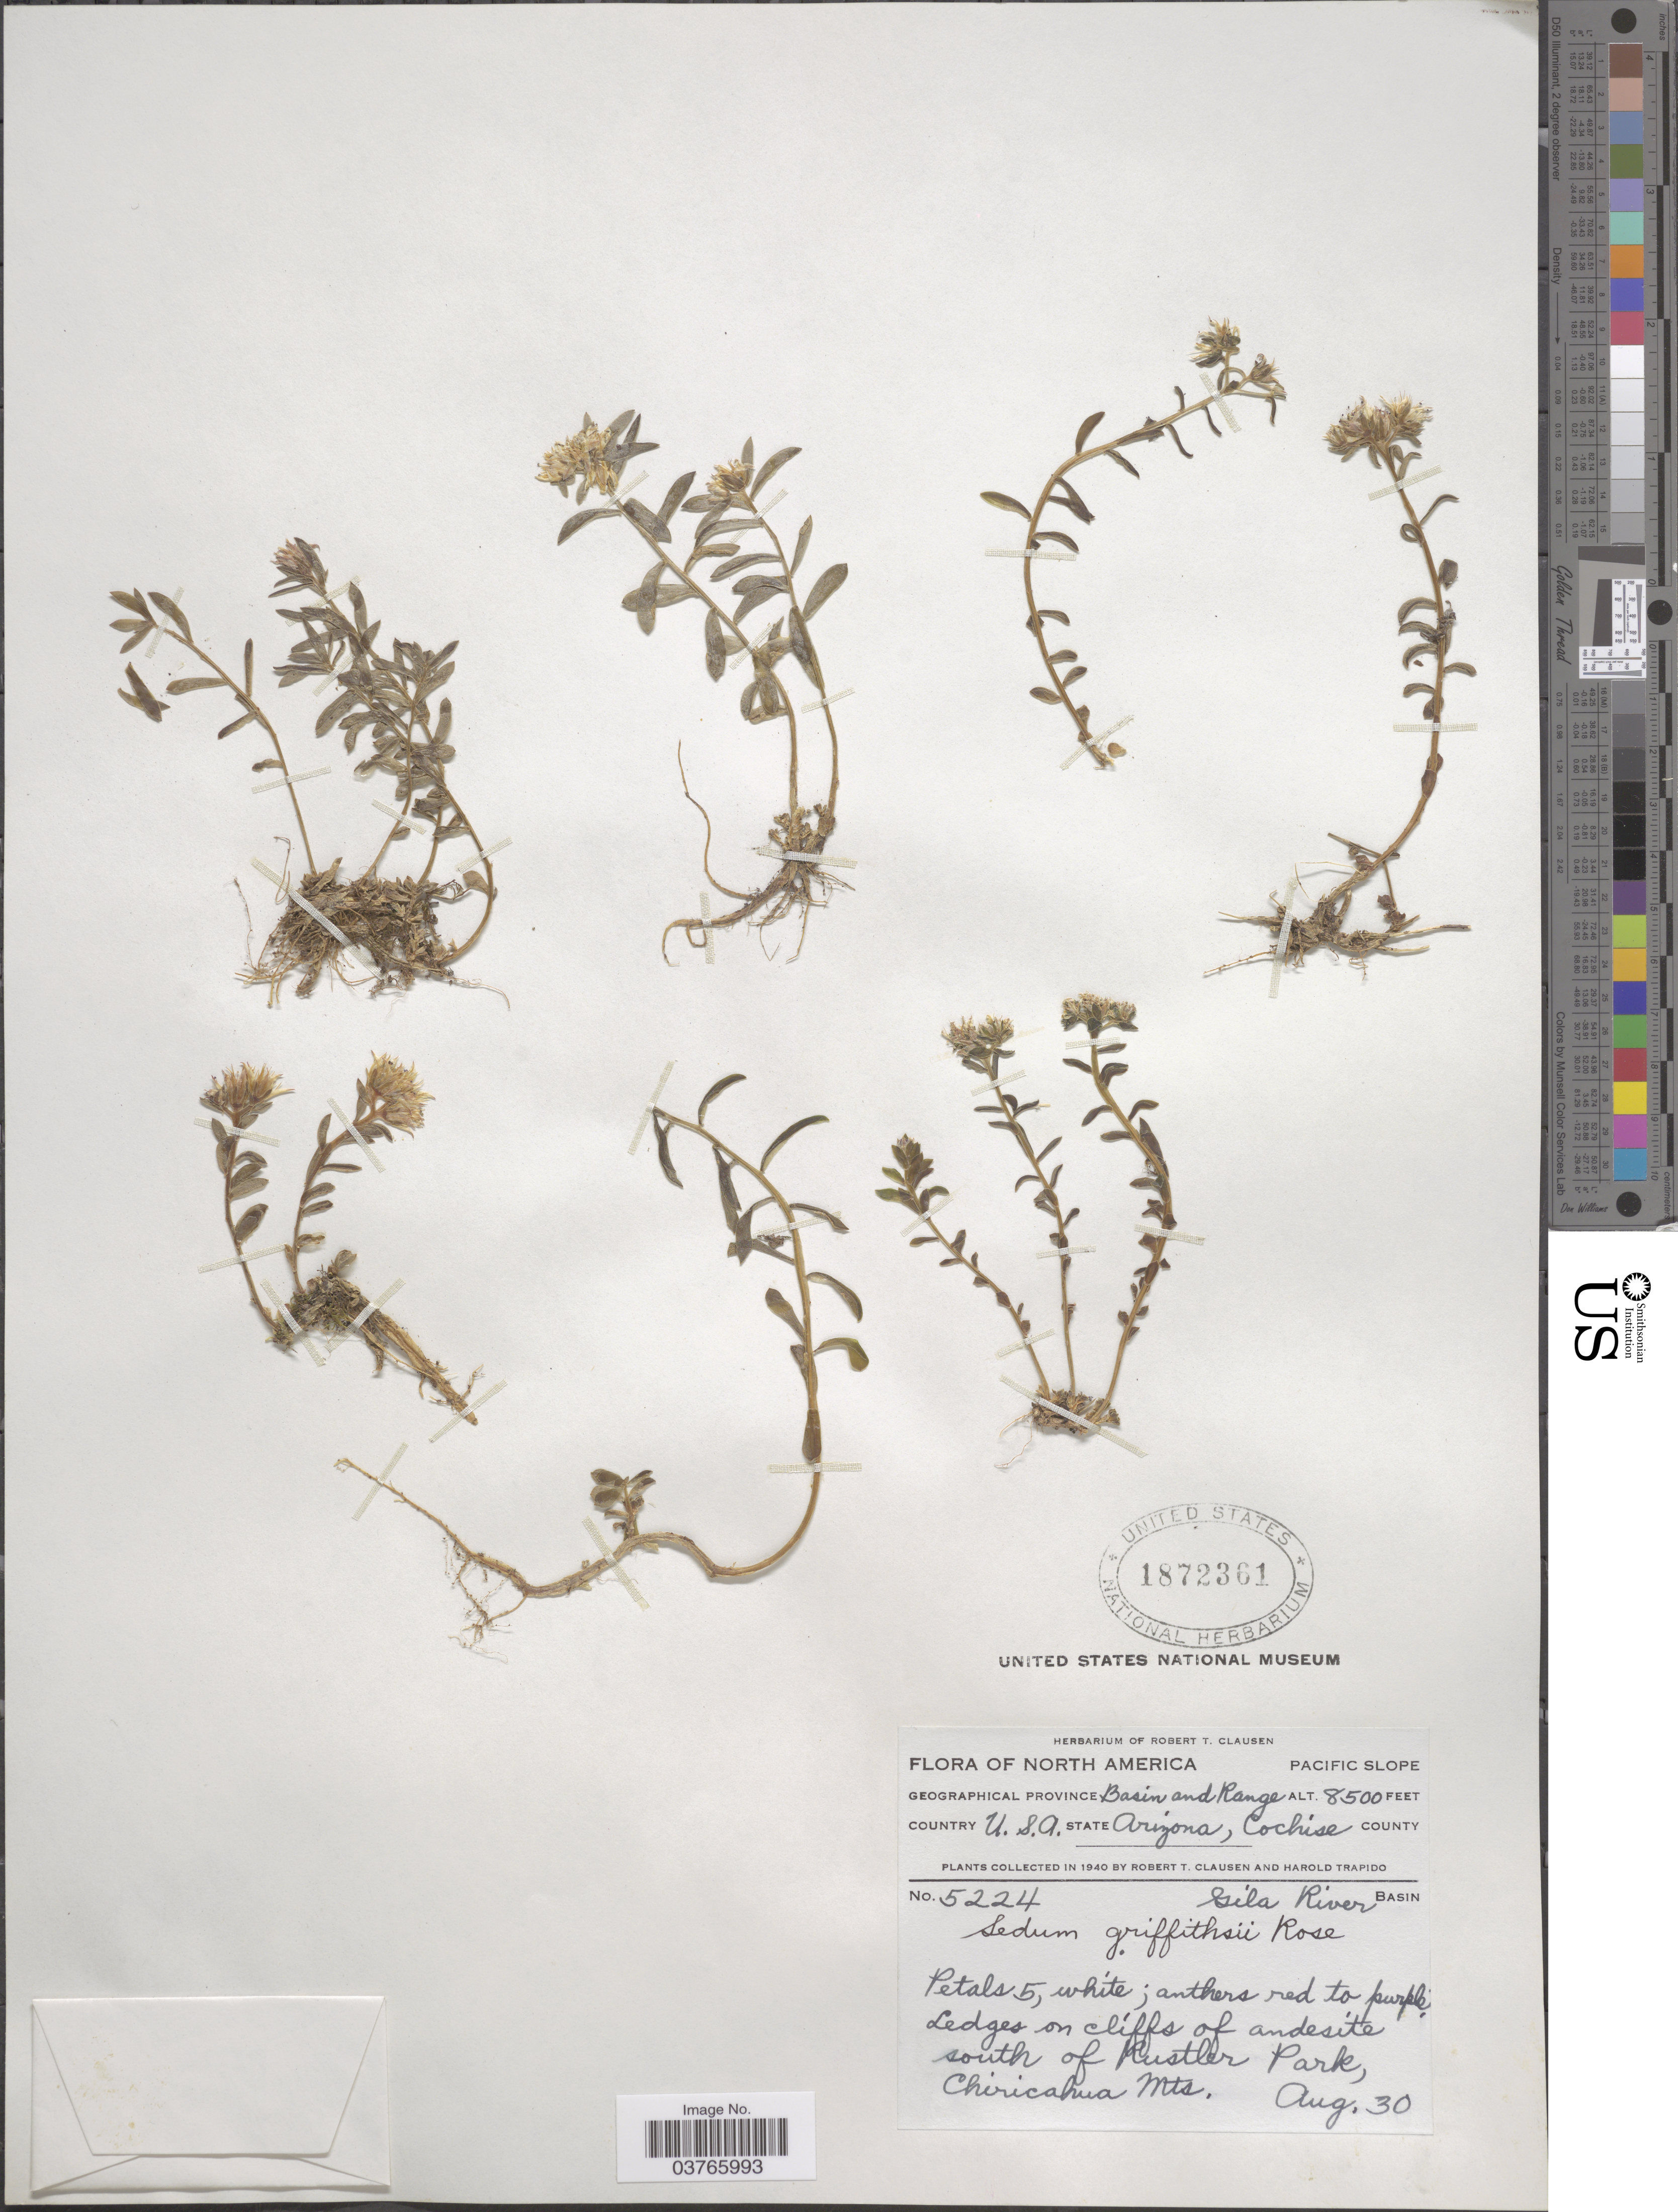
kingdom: Plantae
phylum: Tracheophyta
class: Magnoliopsida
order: Saxifragales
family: Crassulaceae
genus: Sedum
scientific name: Sedum griffithsii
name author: Rose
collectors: R. T. Clausen & H. Trapido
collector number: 5224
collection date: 1940-08-30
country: United States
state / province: Arizona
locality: Pacific Slope. Geographical Province Basin and Range. Cochise County. Gila River Basin. Ledges on cliffs of andesite south of Rustler Park, Chiricahua Mts.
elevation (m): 2591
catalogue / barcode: US 1872361